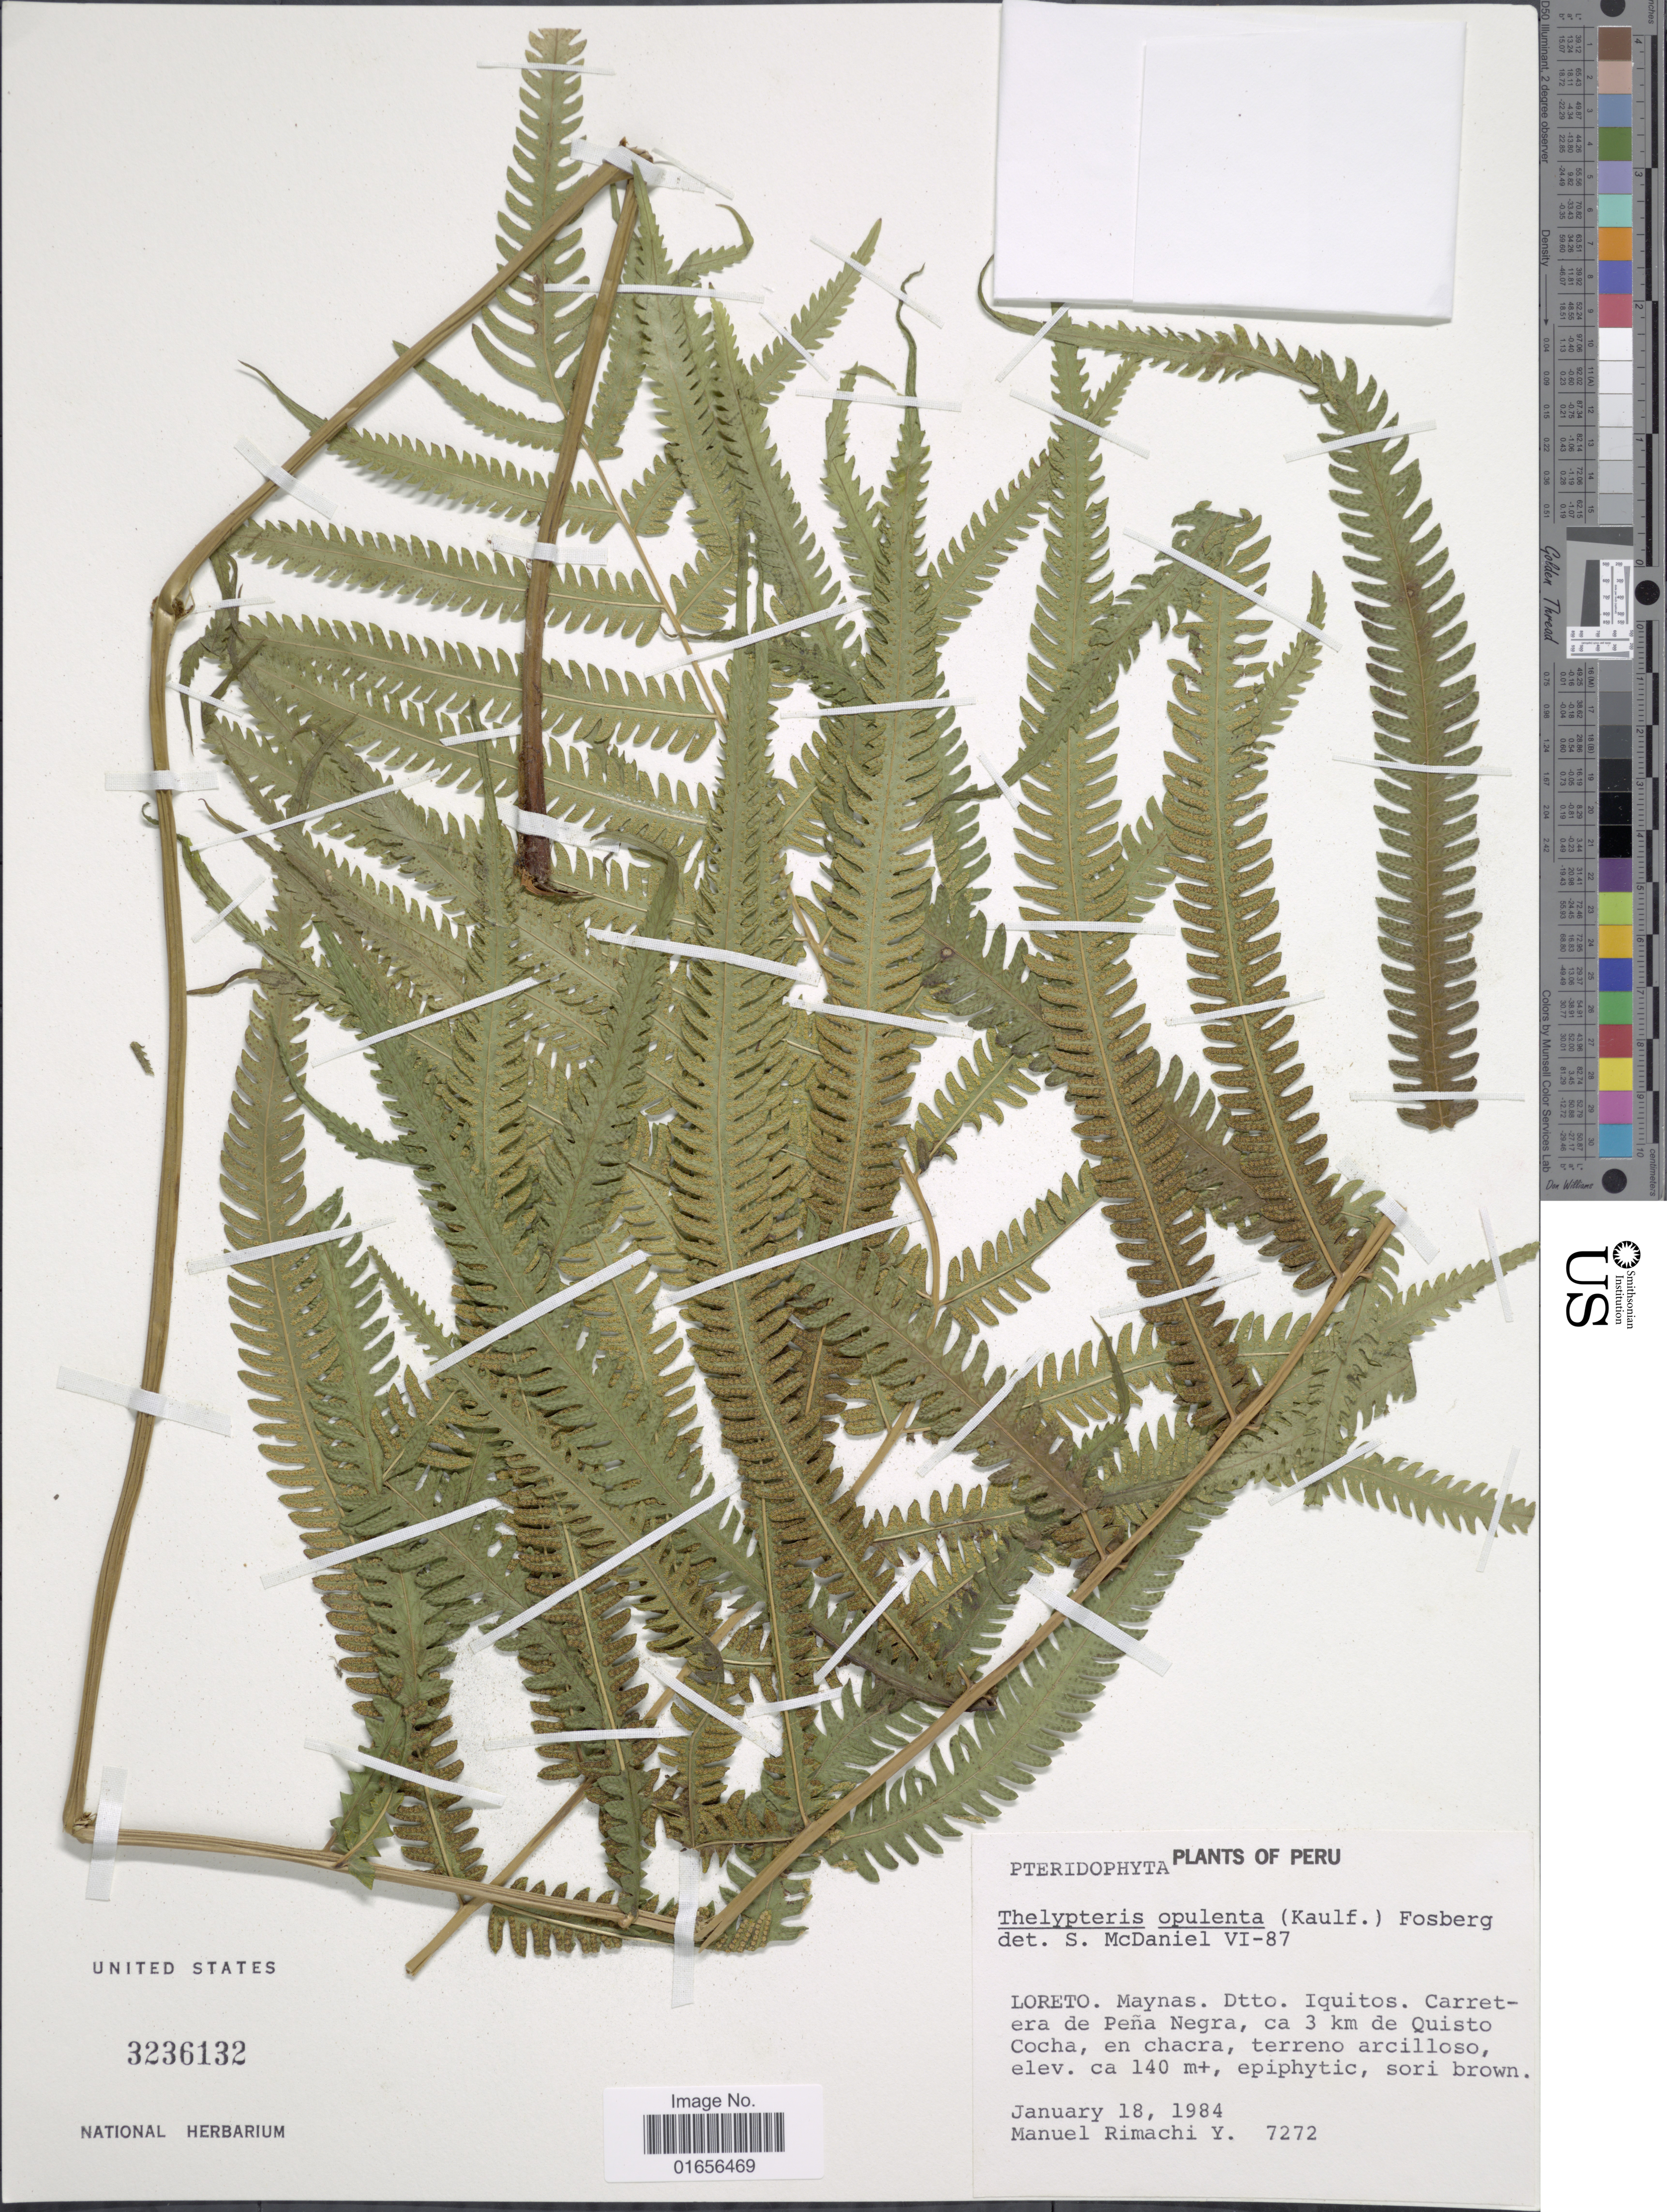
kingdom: Plantae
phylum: Tracheophyta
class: Polypodiopsida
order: Polypodiales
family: Thelypteridaceae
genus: Amphineuron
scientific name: Amphineuron opulentum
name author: (Kaulf.) Holttum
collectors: M. Rimachi Y.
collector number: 7272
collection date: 1984-01-18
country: Peru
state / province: Loreto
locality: Peru, Loreto, Maynas, Dtto. Iquitos, Carretera de Peña Negra, ca 3 km de Quisto Cocha, en chacra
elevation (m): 140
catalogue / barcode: US 3236132